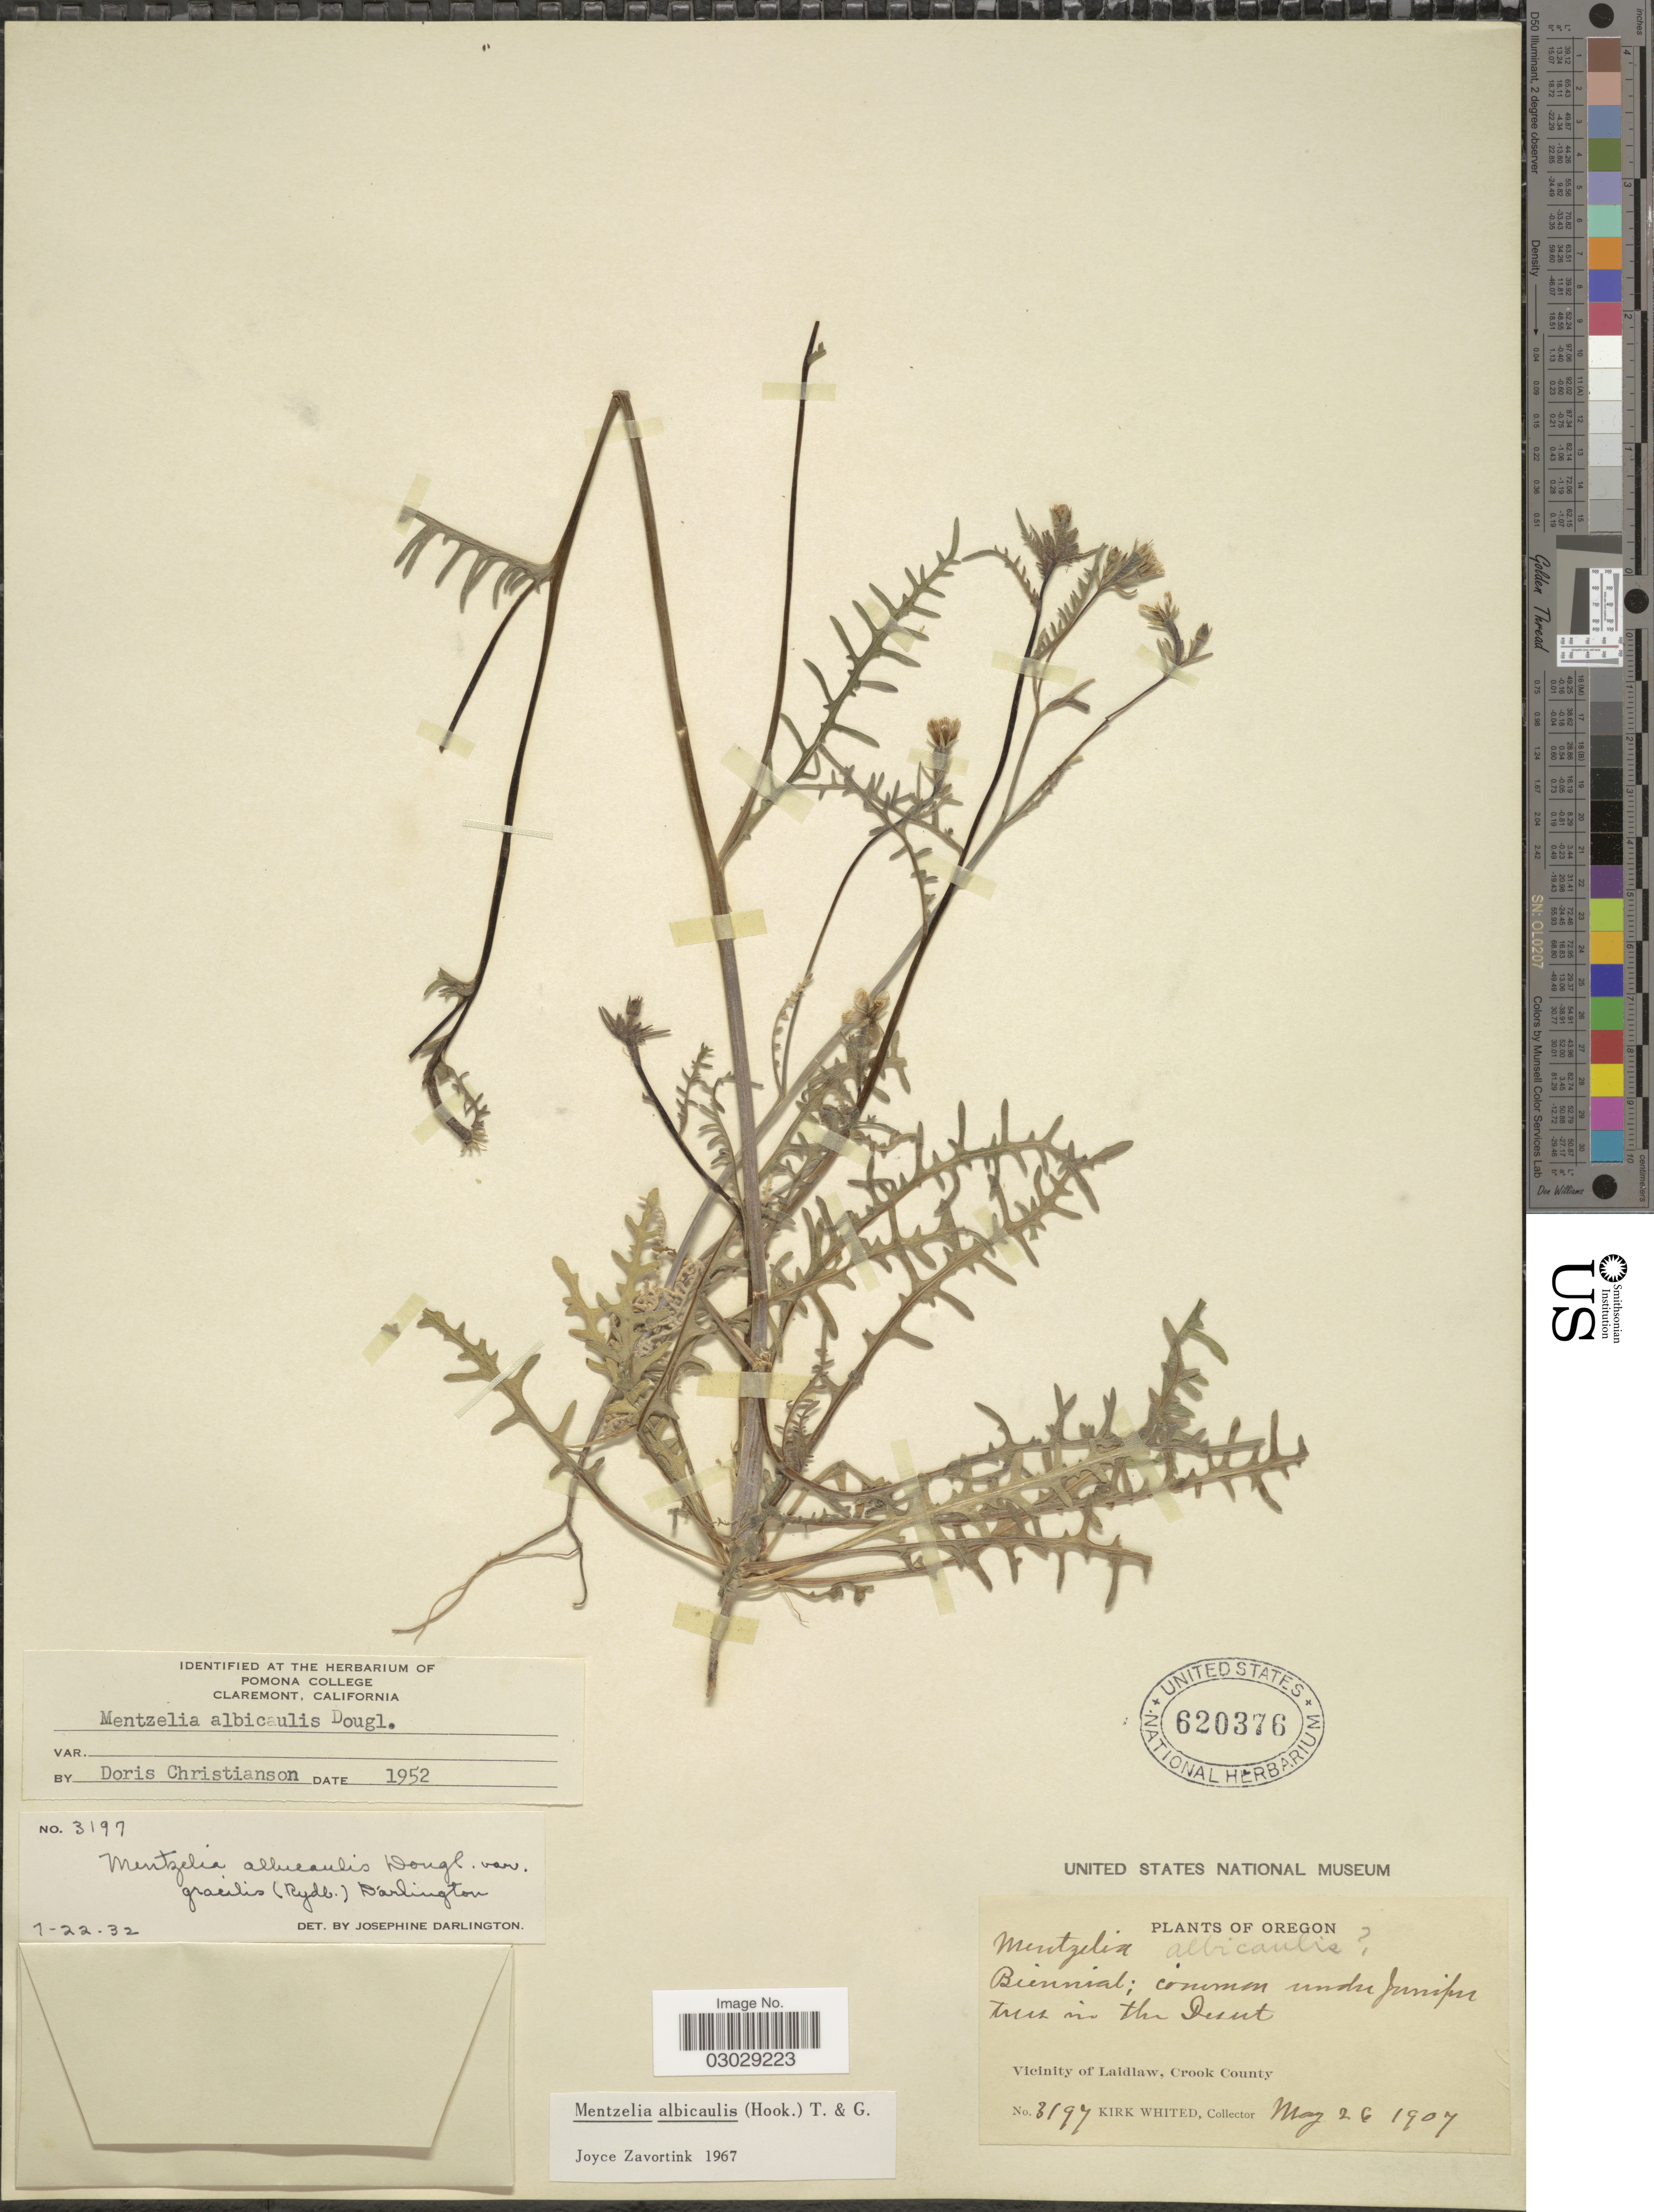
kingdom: Plantae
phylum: Tracheophyta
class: Magnoliopsida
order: Cornales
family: Loasaceae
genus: Mentzelia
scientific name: Mentzelia albicaulis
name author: (Douglas ex Hook.) Douglas ex Torr. & A. Gray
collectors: K. Whited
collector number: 3197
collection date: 1907-05-26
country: United States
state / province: Oregon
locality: Vicinity of Laidlaw, Crook County.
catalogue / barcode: US 620376